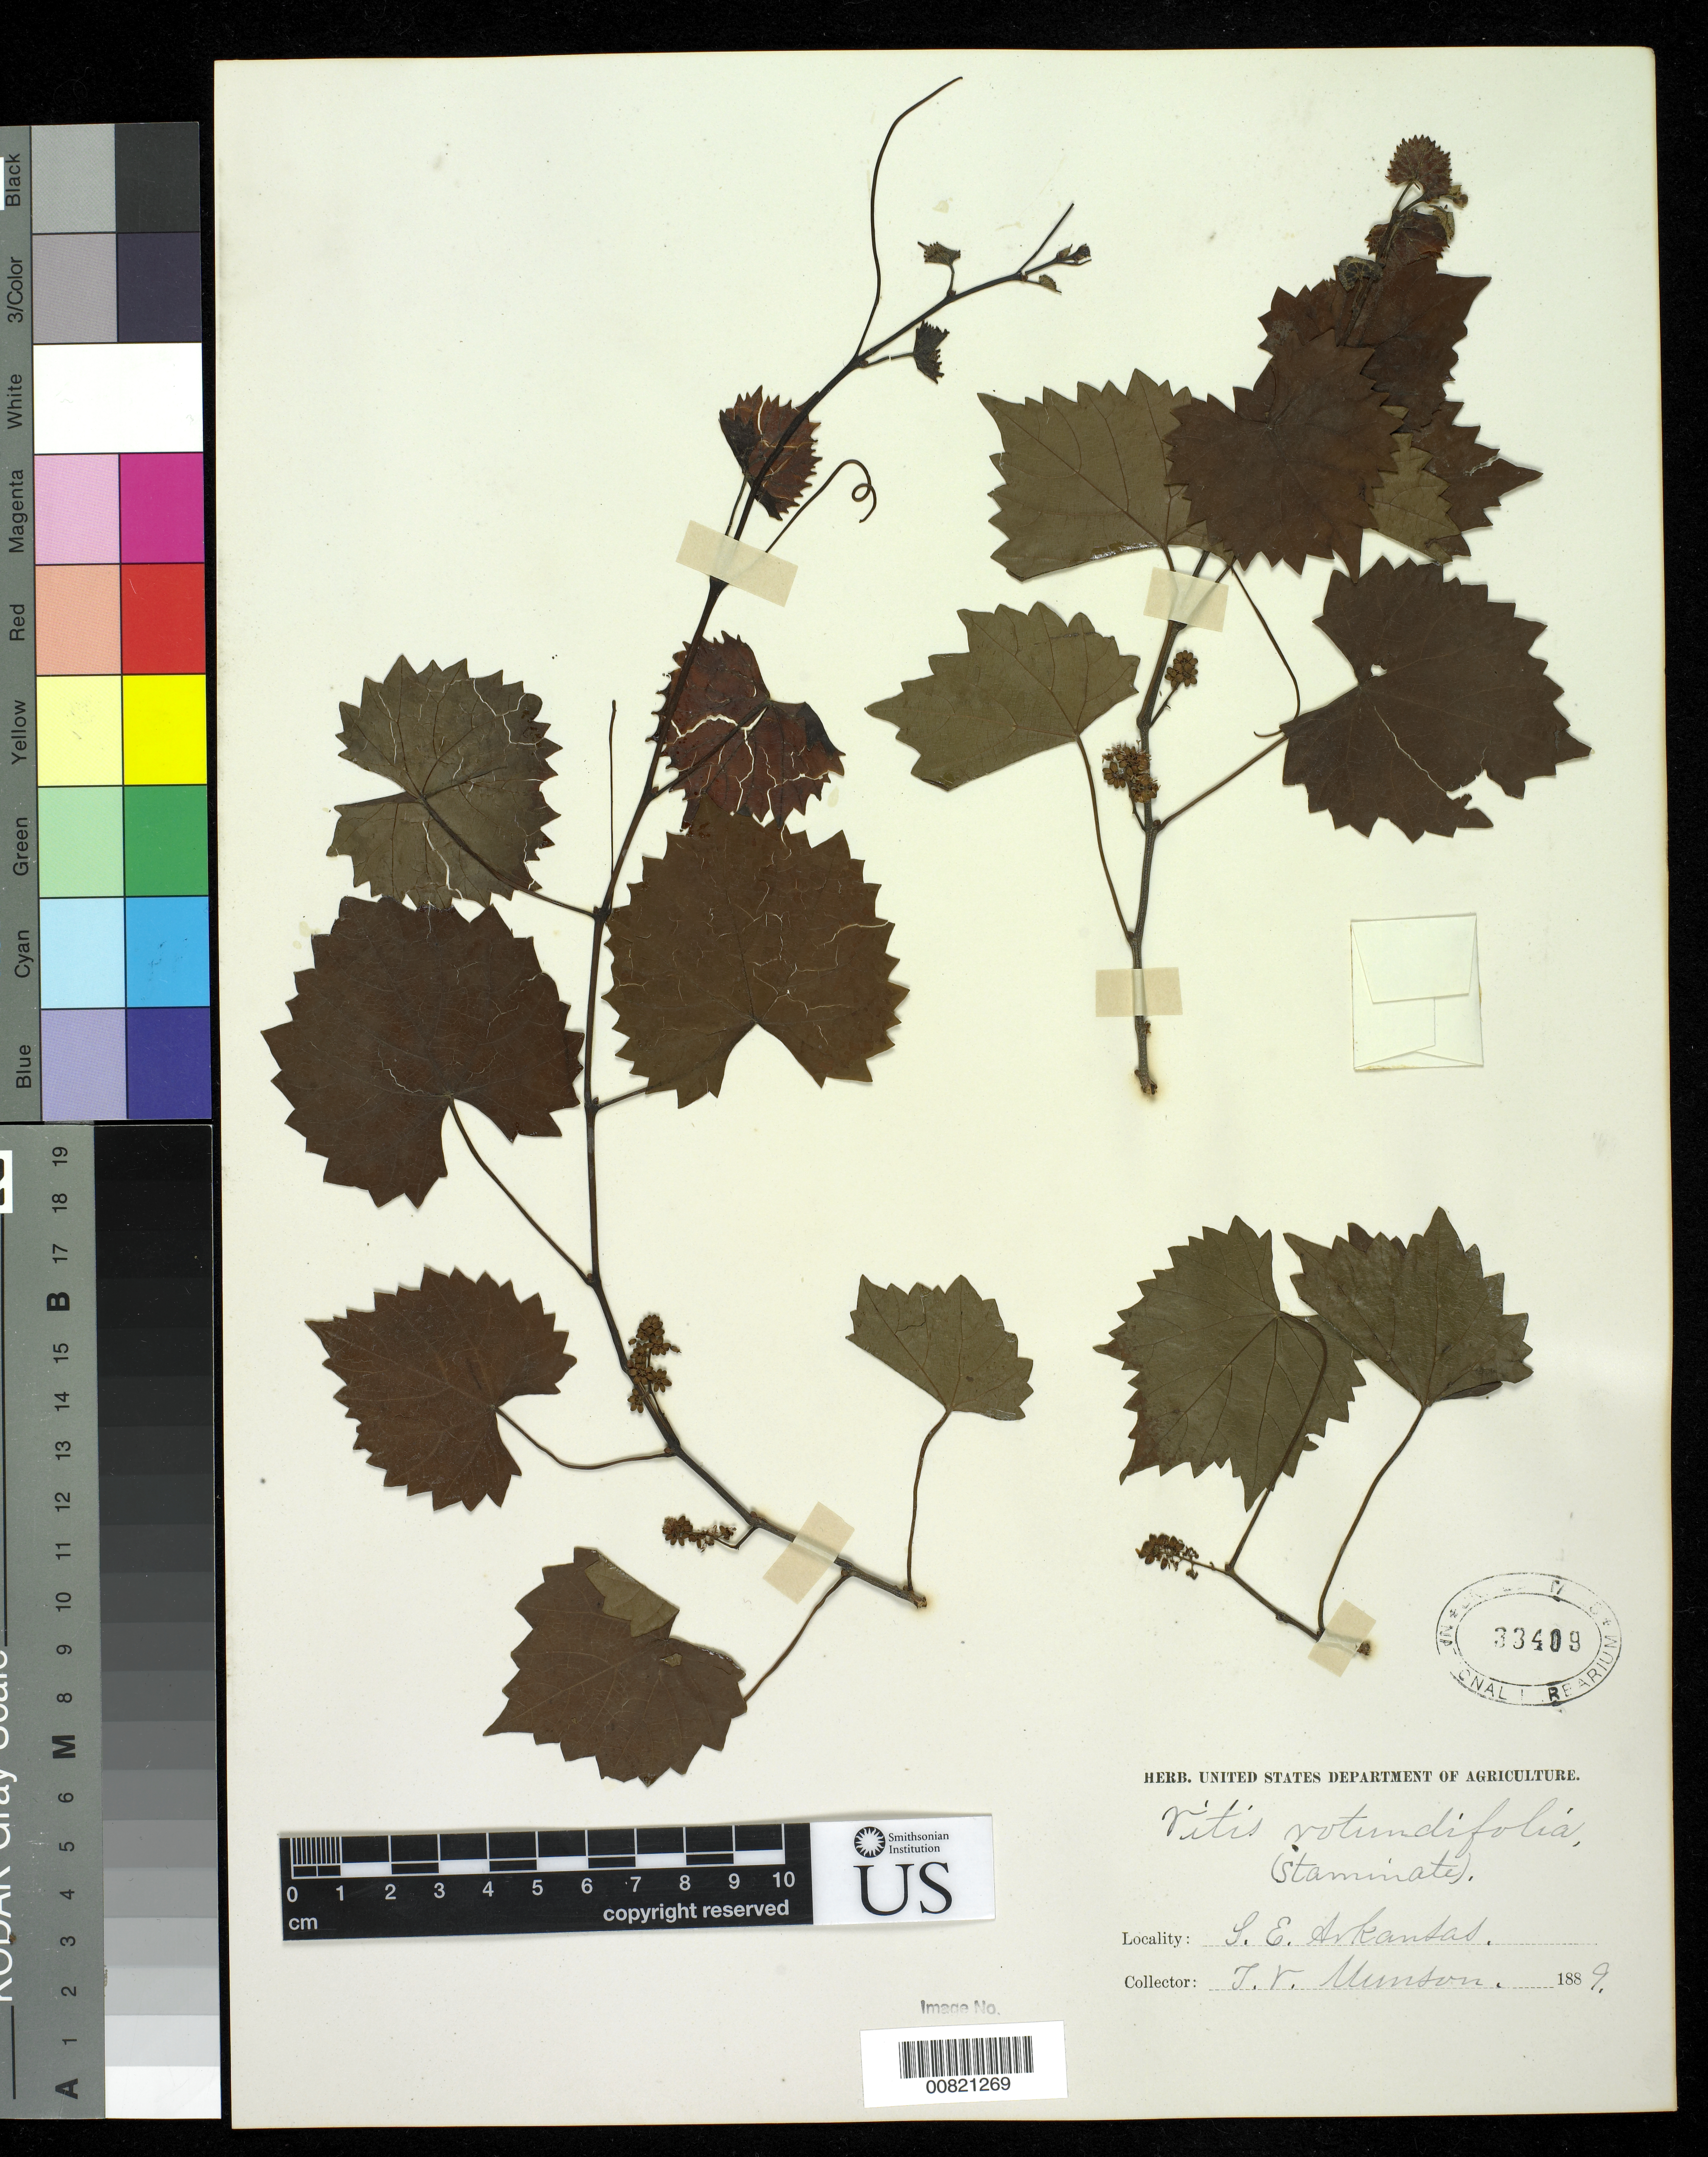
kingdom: Plantae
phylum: Tracheophyta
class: Magnoliopsida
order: Vitales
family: Vitaceae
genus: Vitis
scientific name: Vitis rotundifolia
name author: Michx.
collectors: T. V. Munson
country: United States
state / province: Arkansas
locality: SE Arkansas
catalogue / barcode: US 33409